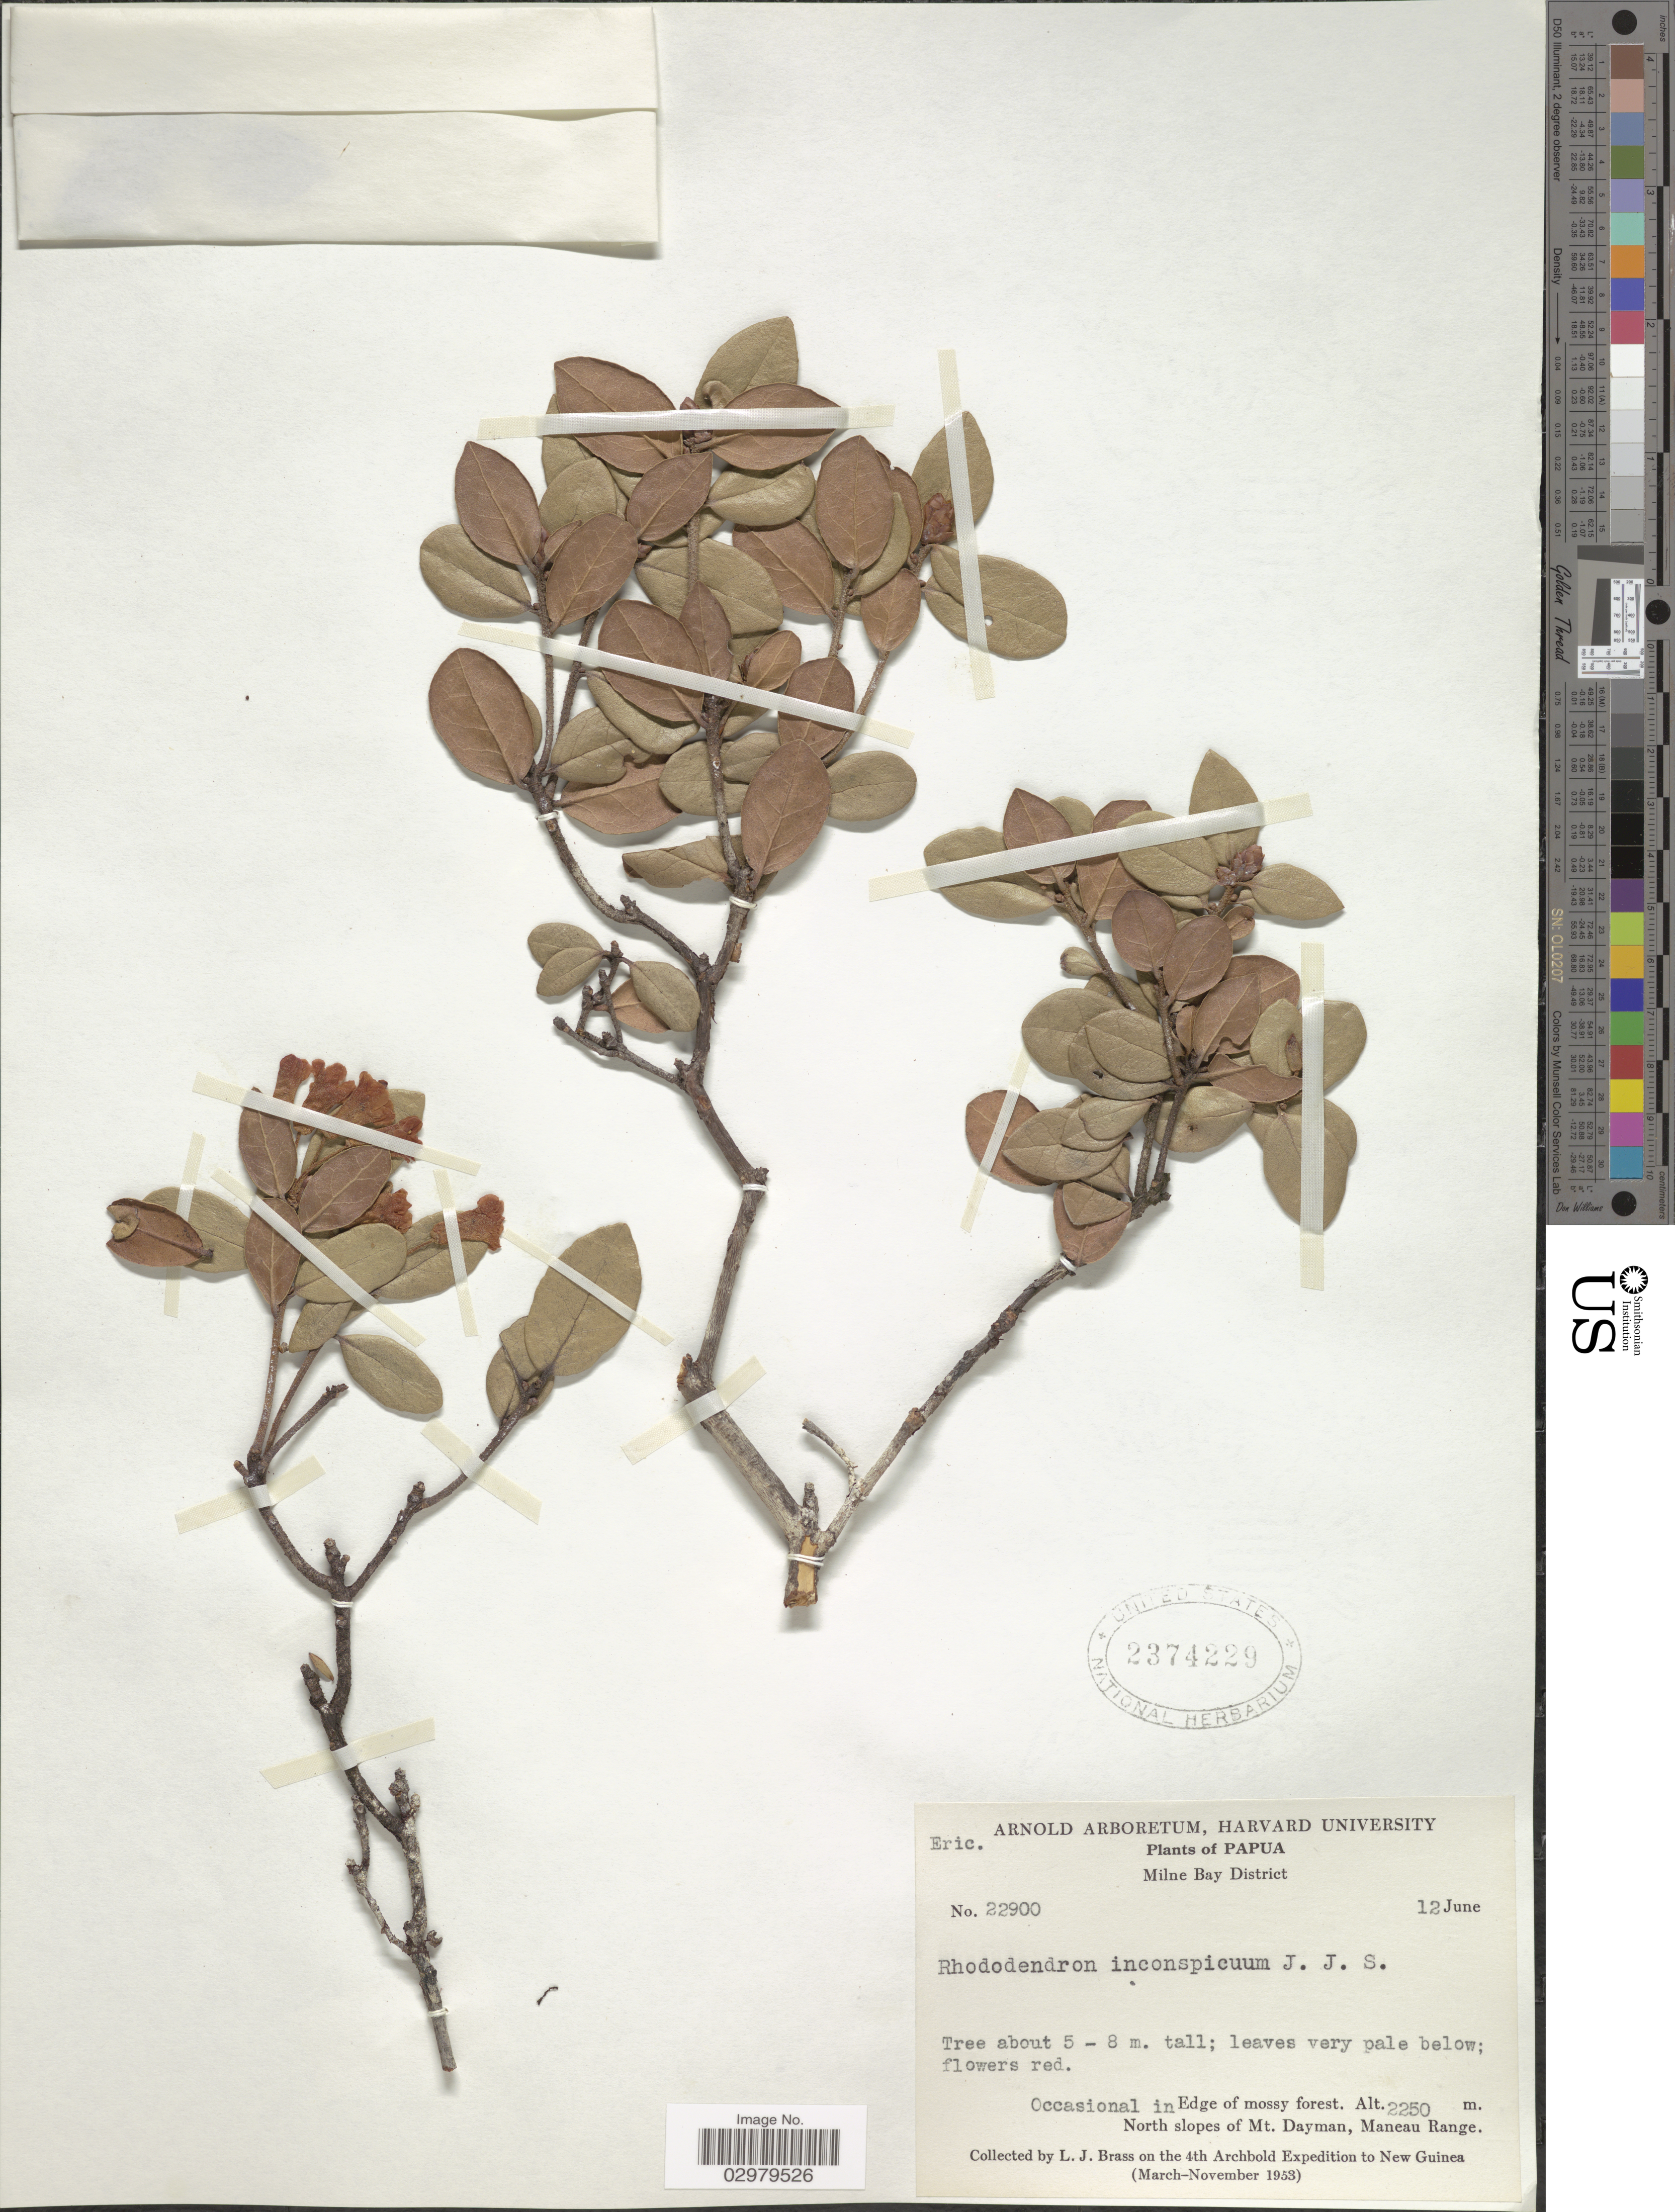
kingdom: Plantae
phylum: Tracheophyta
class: Magnoliopsida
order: Ericales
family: Ericaceae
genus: Rhododendron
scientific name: Rhododendron inconspicuum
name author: J.J. Sm.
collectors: L. J. Brass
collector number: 22900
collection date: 1953-06-12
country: Papua New Guinea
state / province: Milne Bay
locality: Papua. Milne Bay District. Occasional in Edge of mossy forest. North slopes of Mt. Dayman, Maneau Range.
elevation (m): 2250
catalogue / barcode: US 2374229